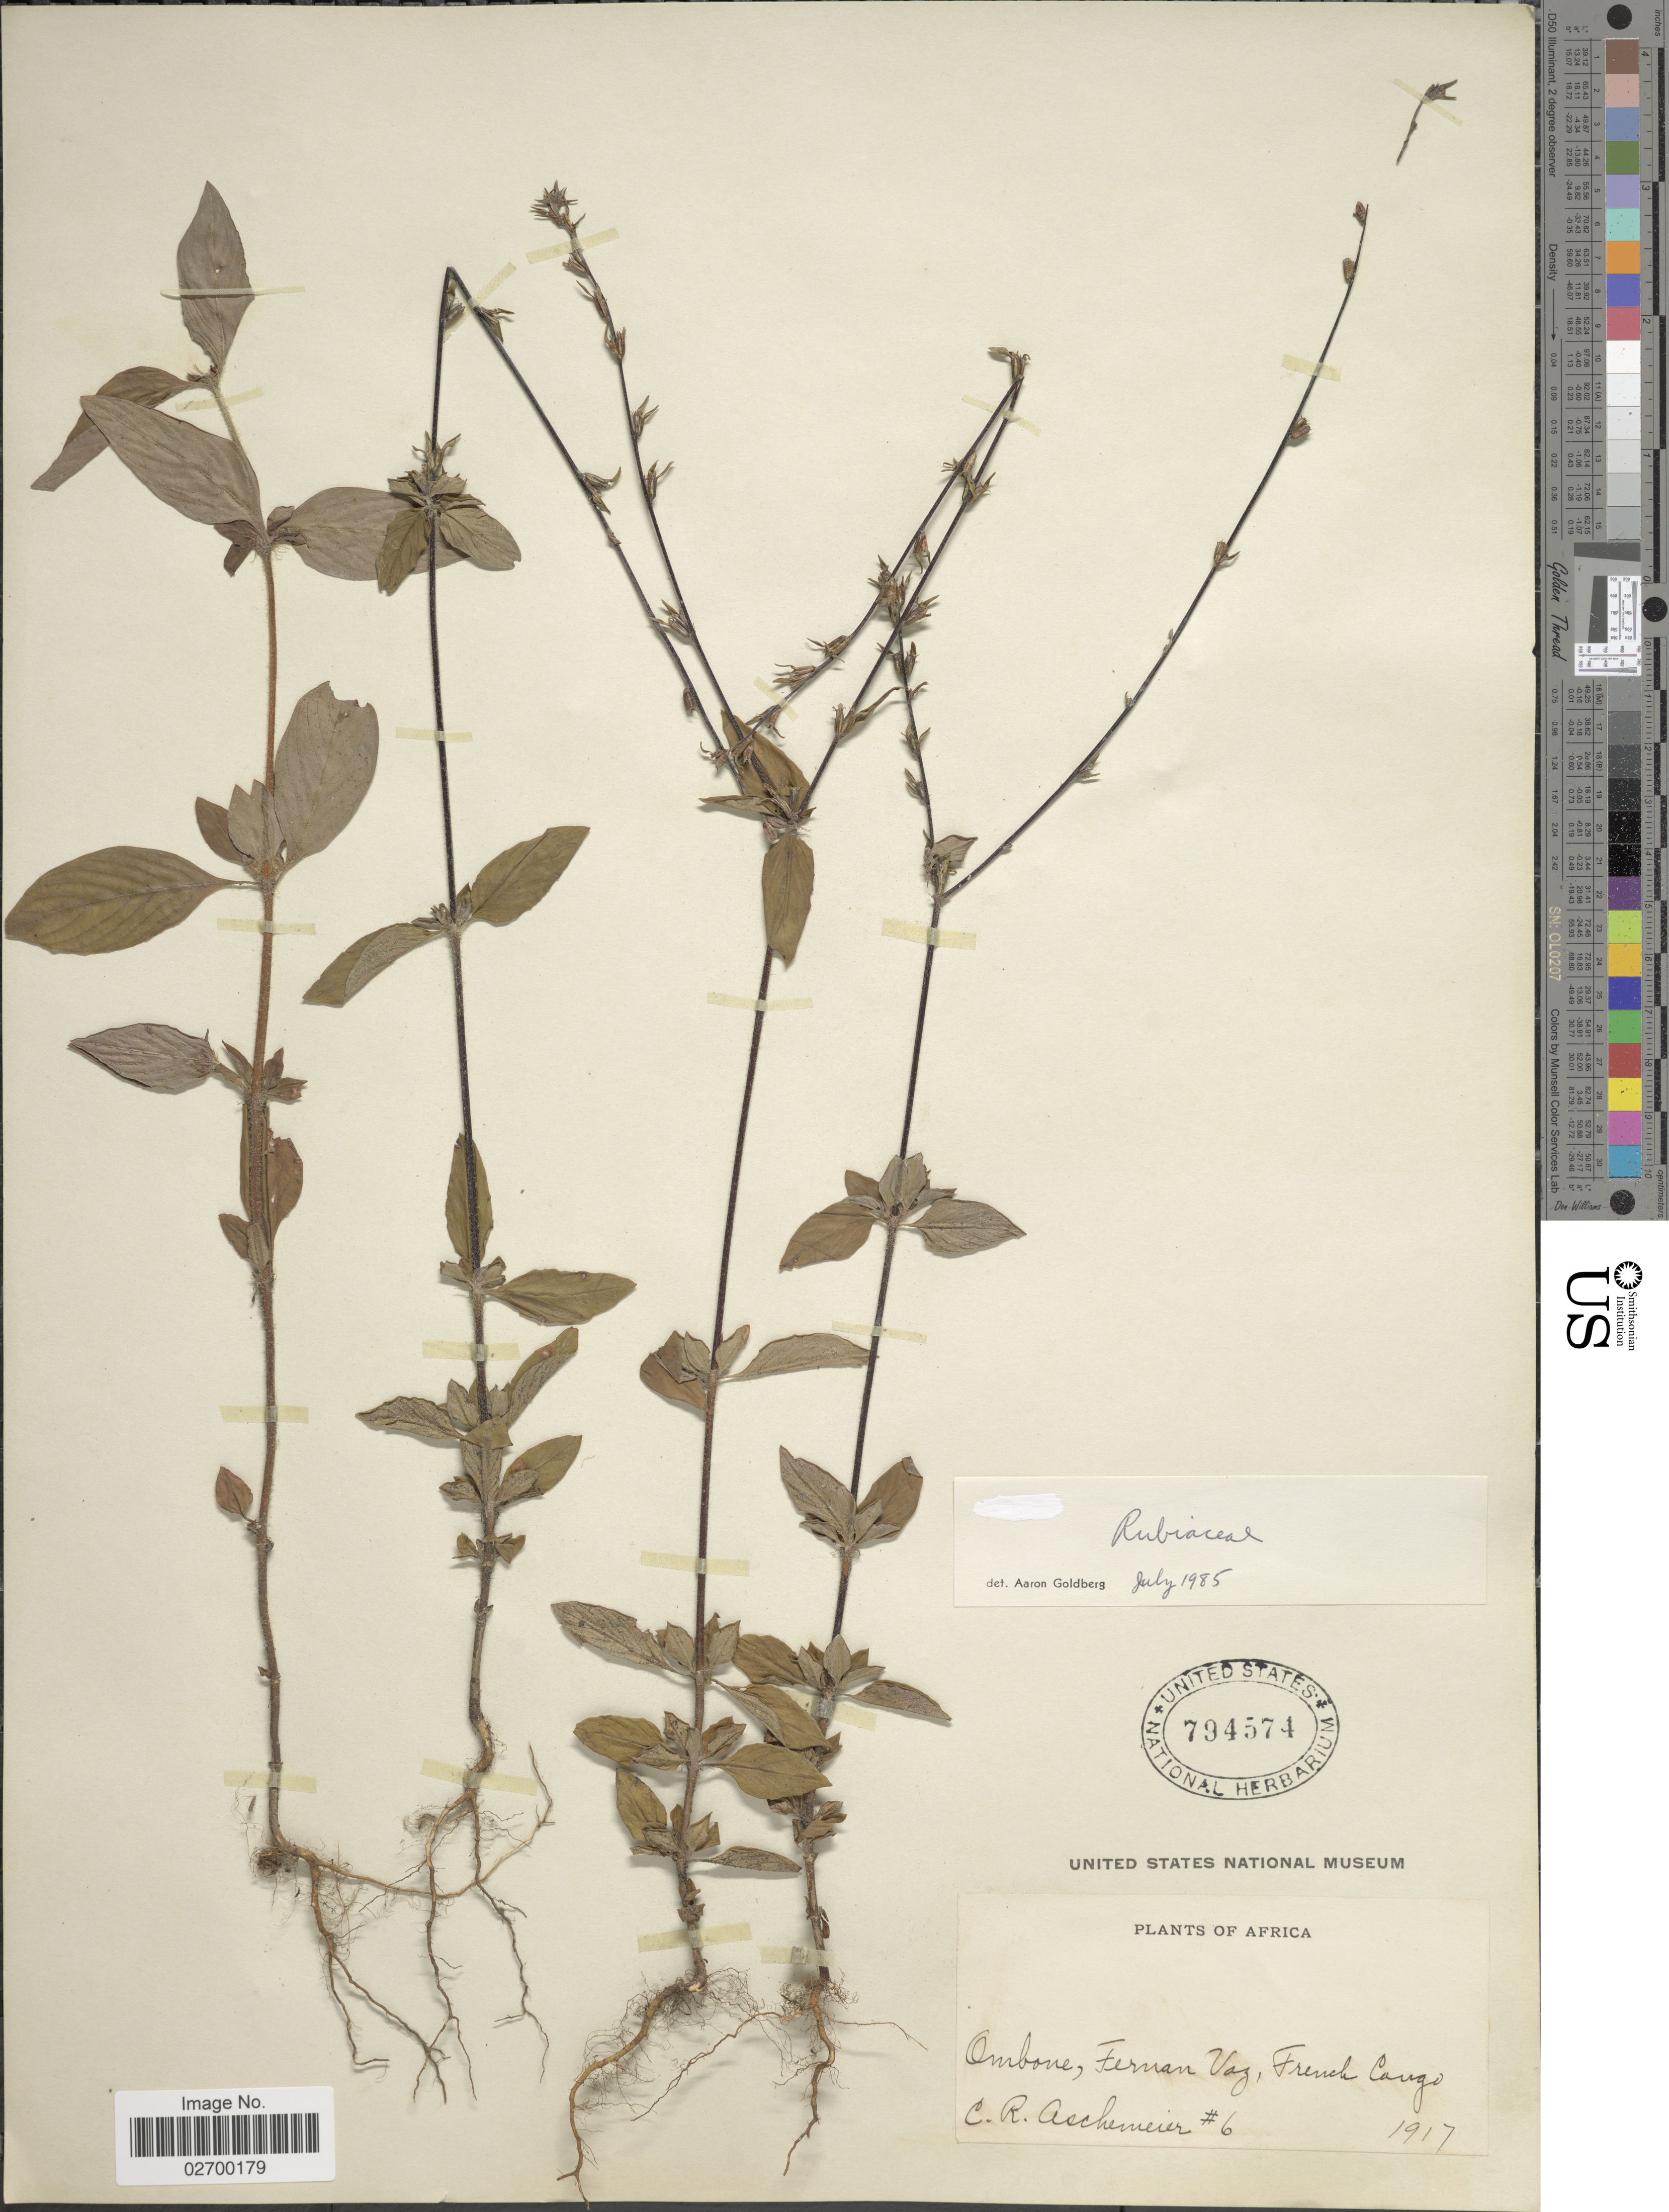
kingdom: Plantae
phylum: Tracheophyta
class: Magnoliopsida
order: Gentianales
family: Rubiaceae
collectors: C. Aschemeier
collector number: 6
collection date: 1917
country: Gabon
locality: Africa. Omboue, Fernan Vaz, French Congo.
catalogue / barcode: US 794574